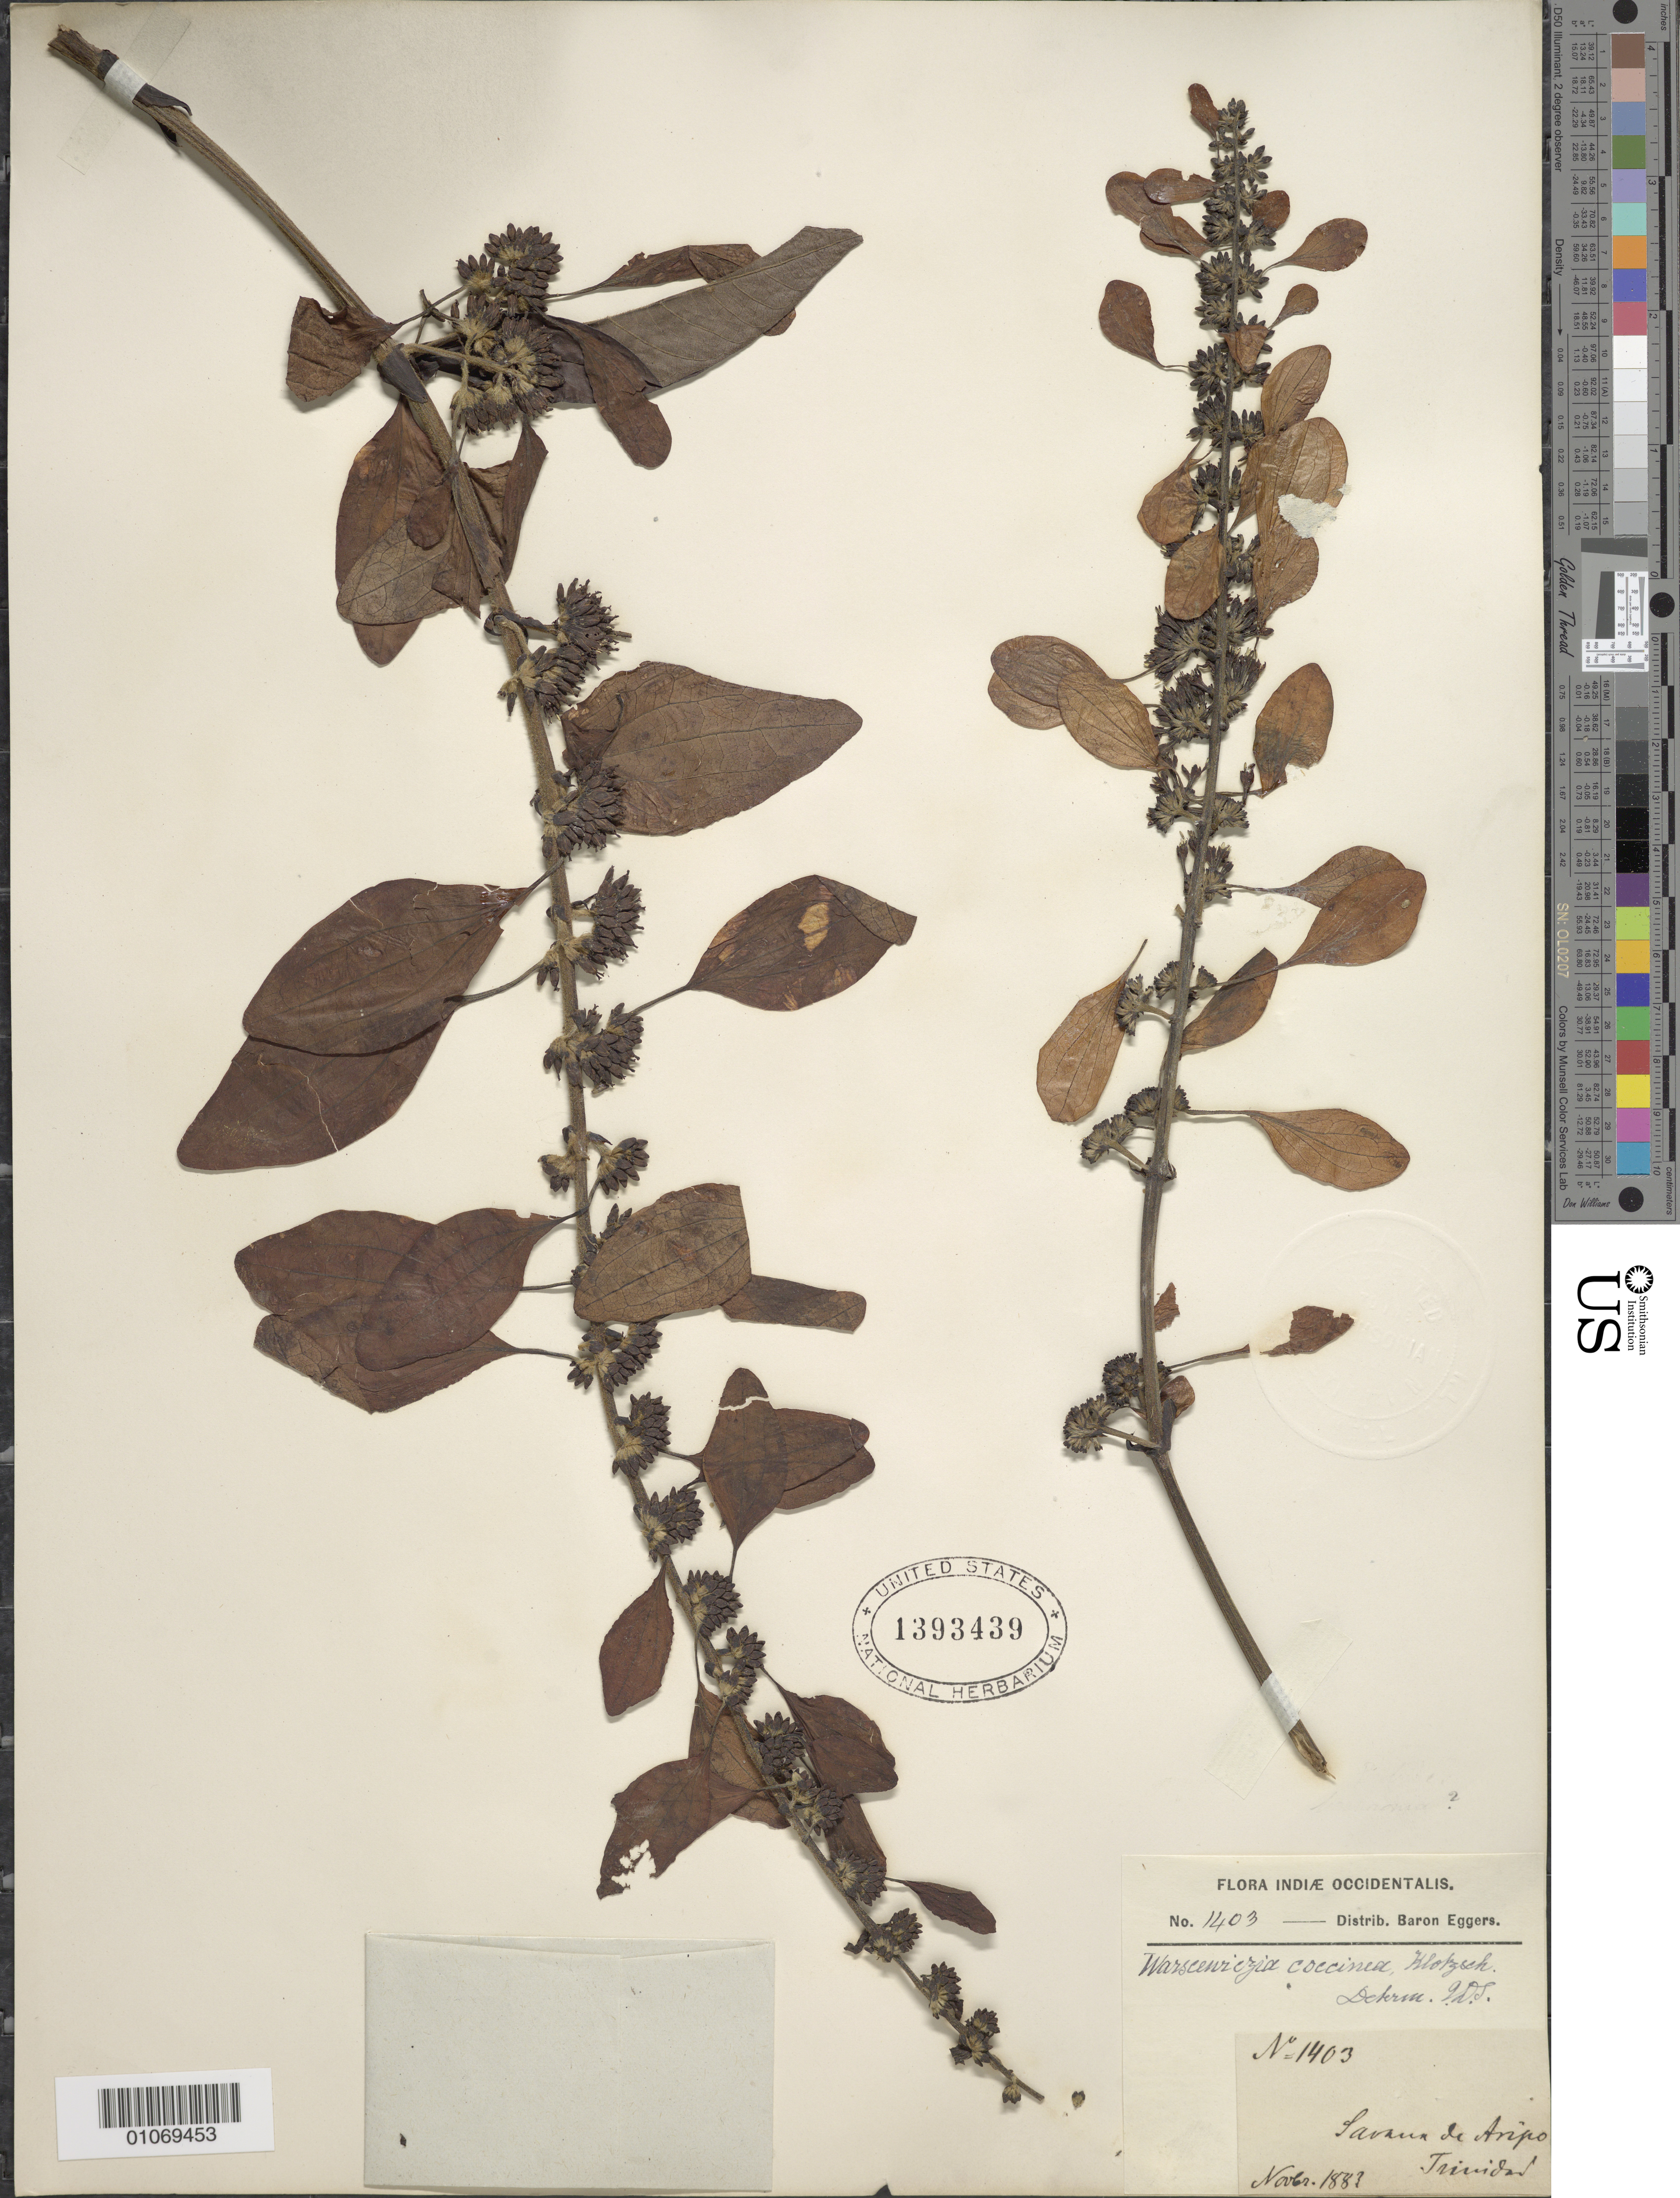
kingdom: Plantae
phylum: Tracheophyta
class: Magnoliopsida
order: Gentianales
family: Rubiaceae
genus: Warszewiczia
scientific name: Warszewiczia coccinea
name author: (Vahl) Klotzsch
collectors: H. F. A. von Eggers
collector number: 1403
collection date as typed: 01 Nov 1889 to 30 Nov 1889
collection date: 1889-11-01/1889-11-30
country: Trinidad and Tobago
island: Trinidad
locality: Aripo Savanna.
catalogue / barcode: US 1393439